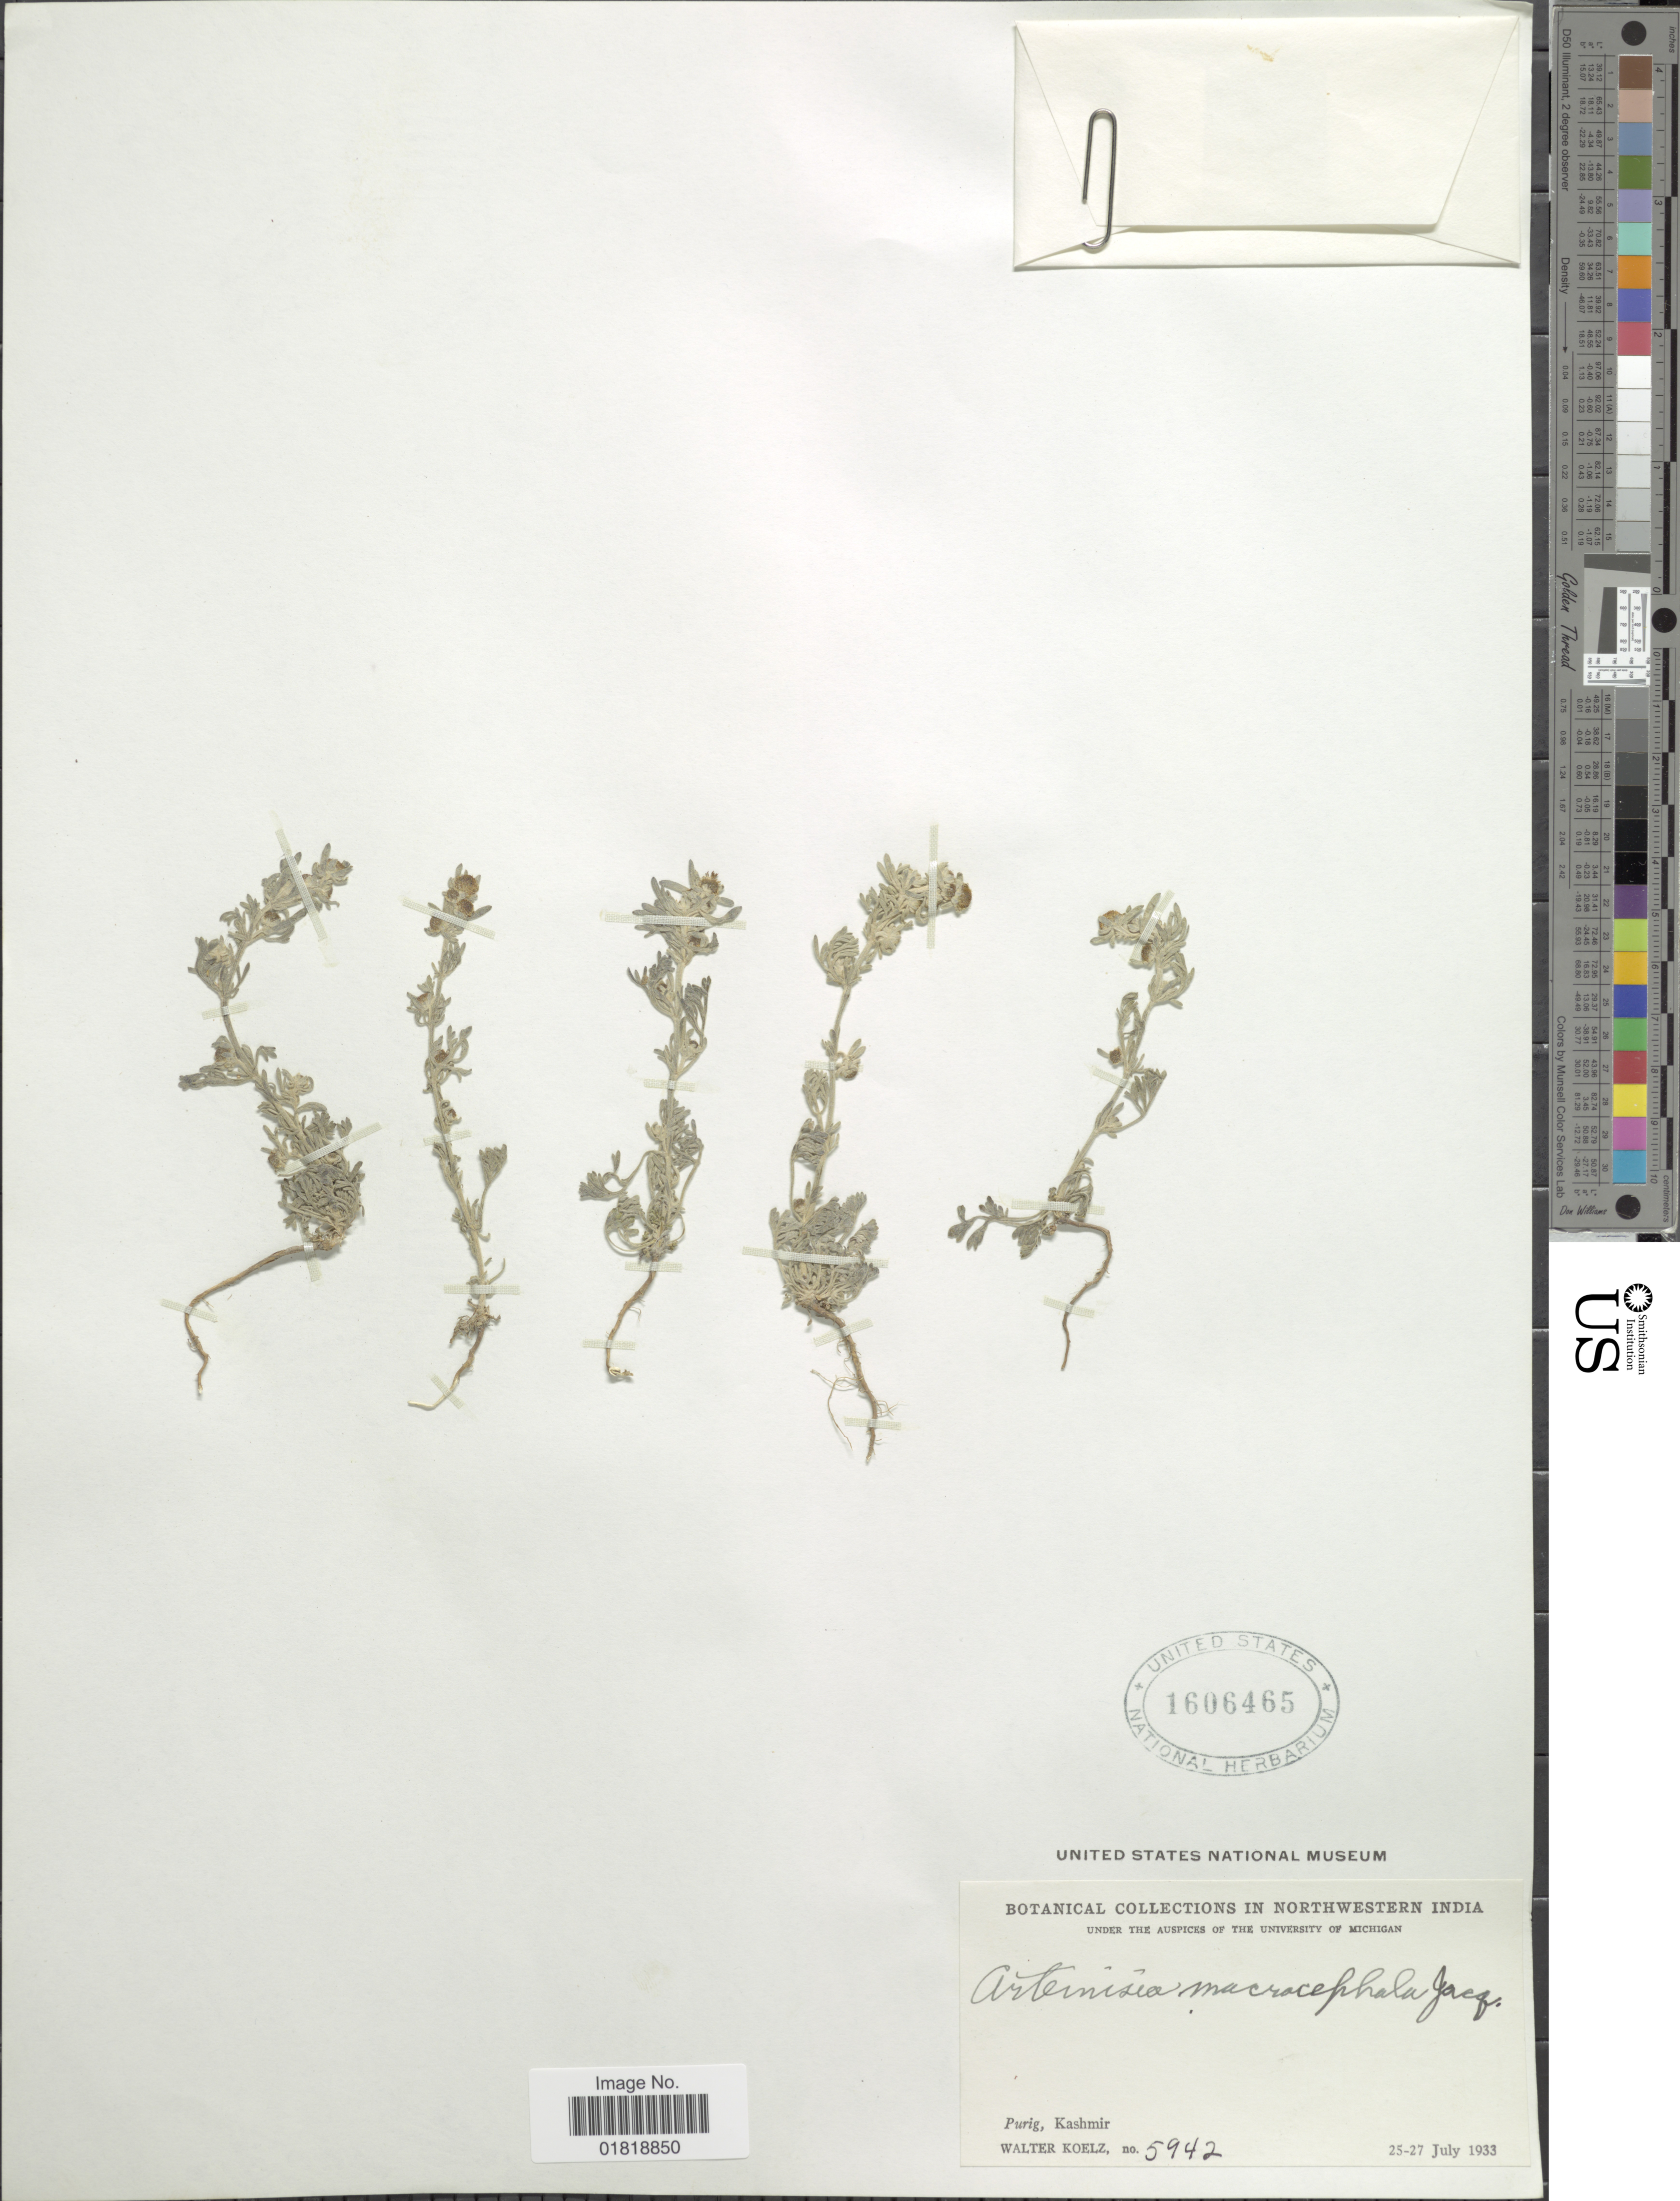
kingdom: Plantae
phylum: Tracheophyta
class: Magnoliopsida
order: Asterales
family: Asteraceae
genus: Artemisia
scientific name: Artemisia macrocephala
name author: Jacq.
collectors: W. N. Koelz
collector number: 5942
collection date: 1933-07-25/1933-07-27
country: India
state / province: Jammu and Kashmir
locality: Northwestern India, Purig, Kashmir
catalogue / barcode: US 1606465